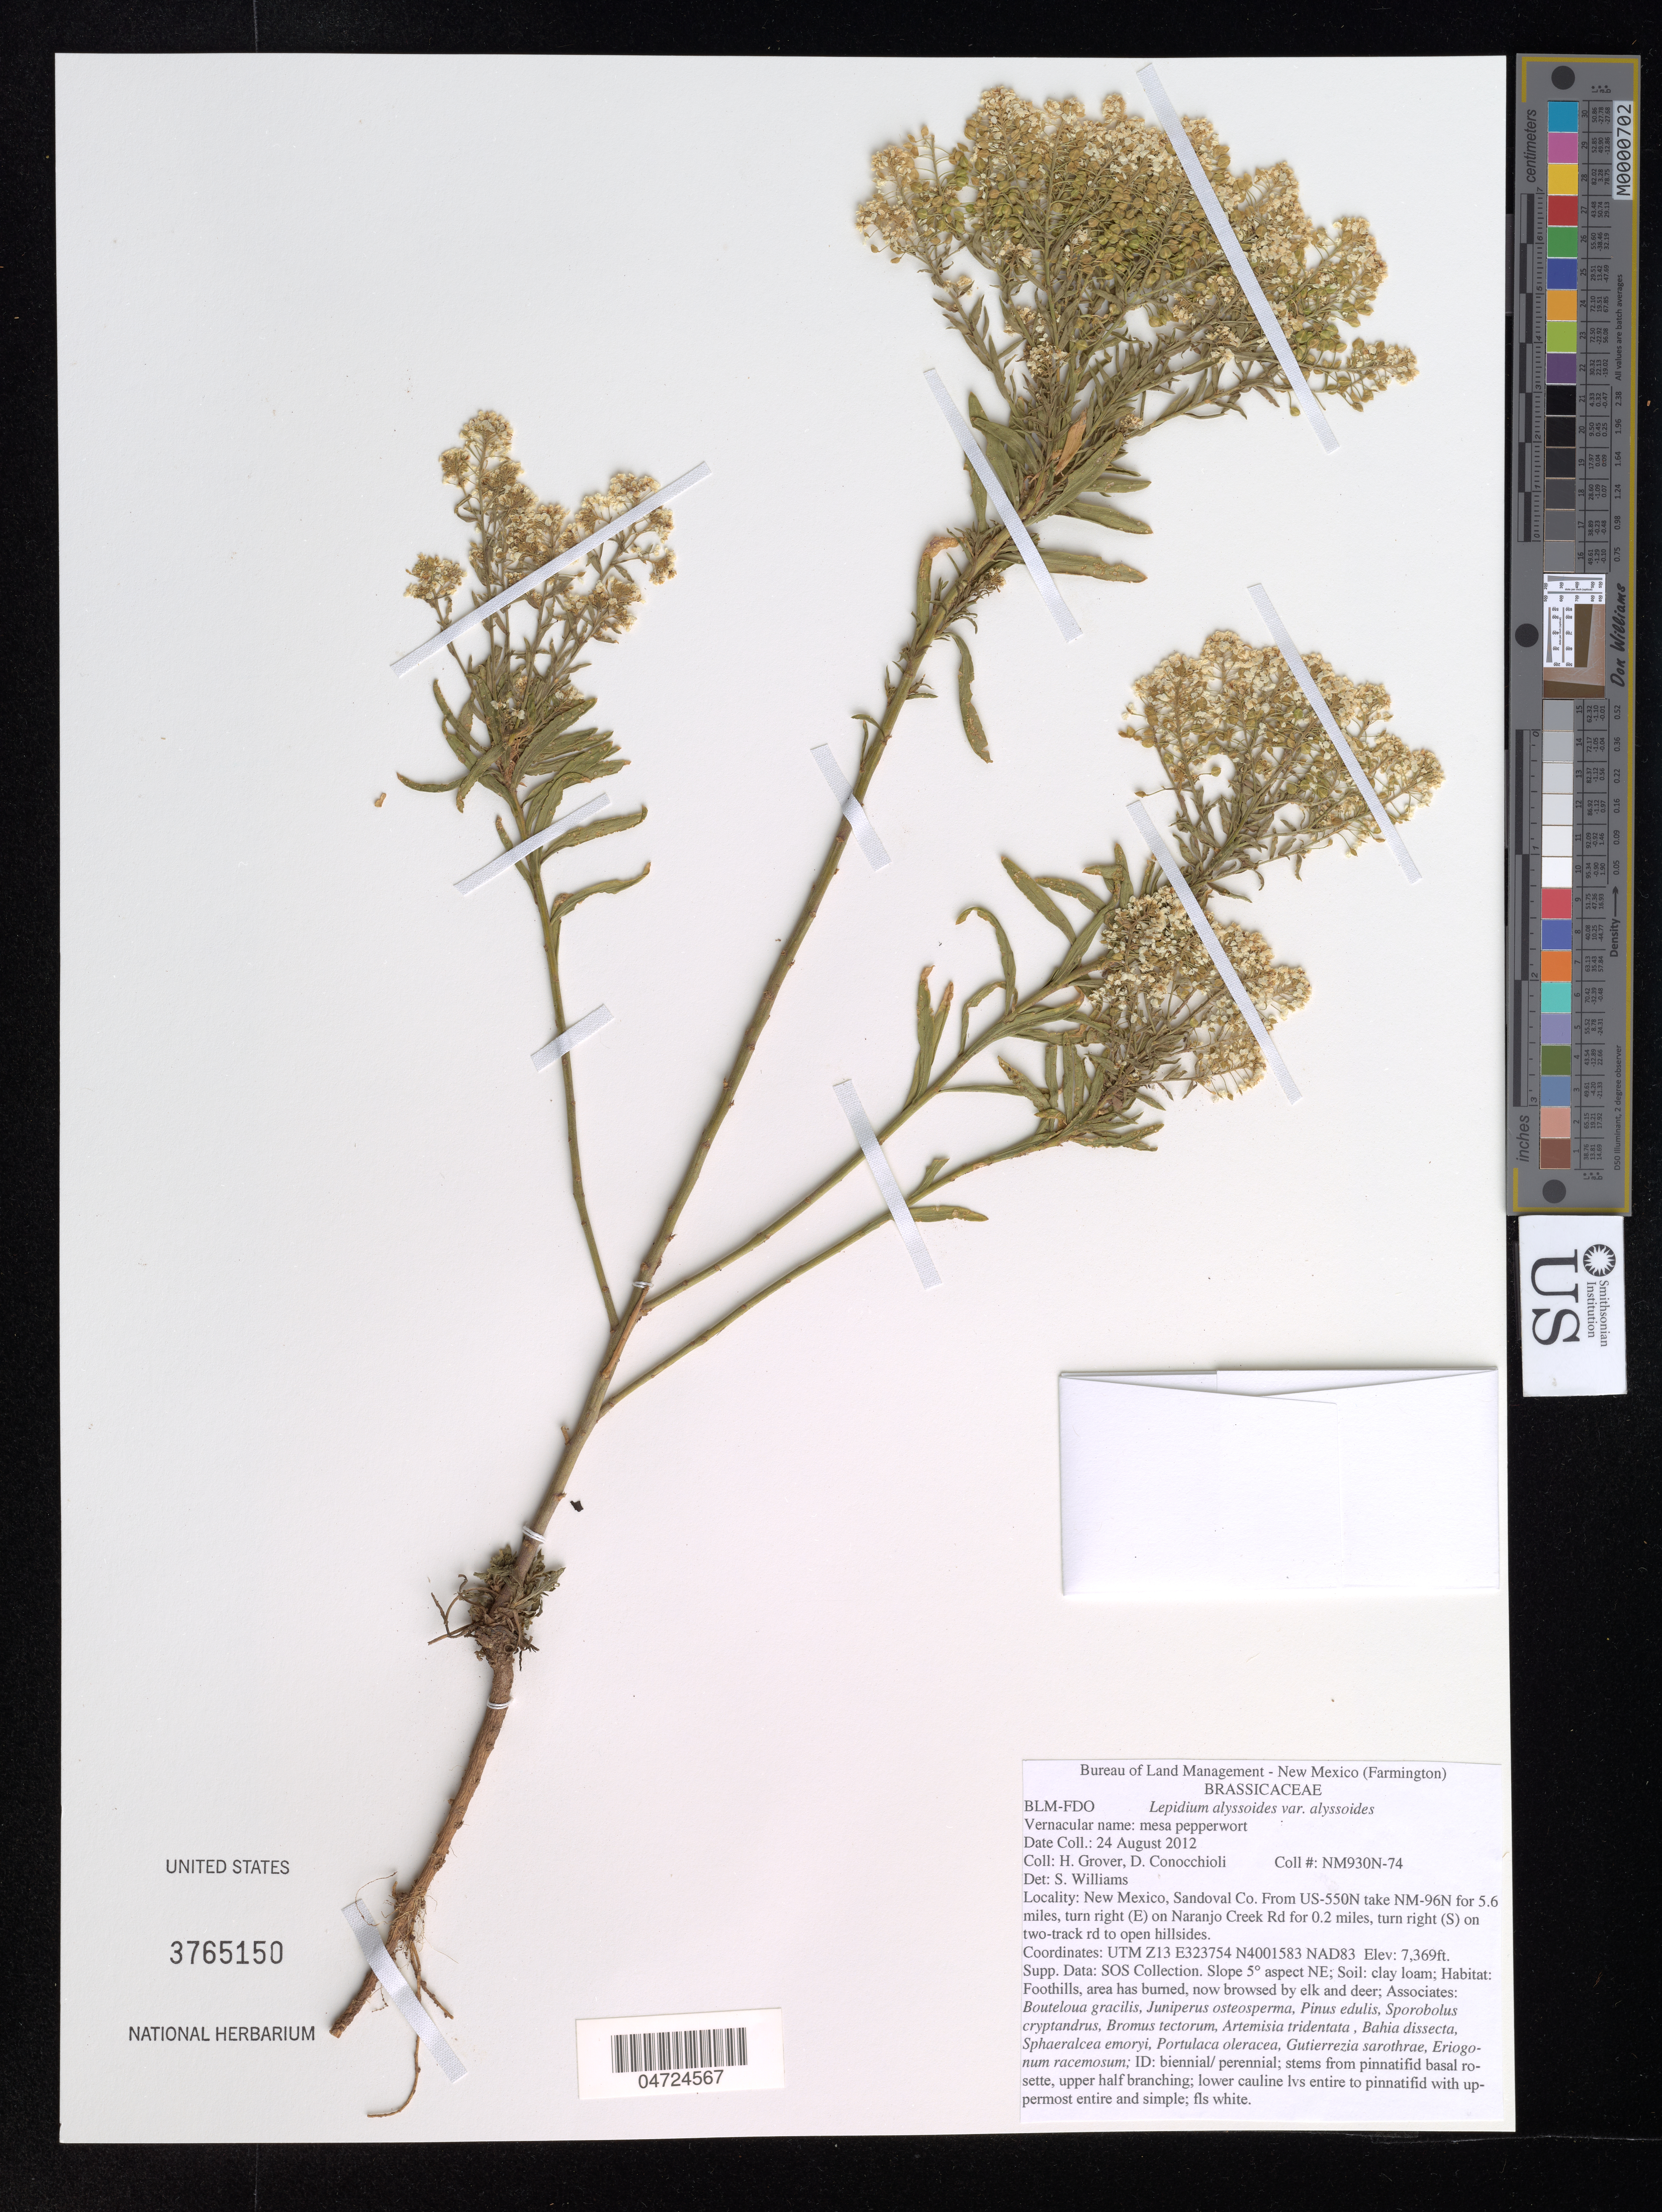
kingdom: Plantae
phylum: Tracheophyta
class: Magnoliopsida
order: Brassicales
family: Brassicaceae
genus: Lepidium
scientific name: Lepidium alyssoides var. alyssoides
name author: A. Gray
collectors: H. Grover & D. Conocchioli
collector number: NM930N-74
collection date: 2012-08-24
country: United States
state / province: New Mexico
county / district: Sandoval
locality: Sandoval Co. From US-550N take NM-96N for 5.6 miles, turn right (E) on Naranjo Creek Rd for 0.2 miles, turn right (S) on two-track rd to open hillsides. UTM Z13. NAD83.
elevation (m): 2246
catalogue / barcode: US 3765150